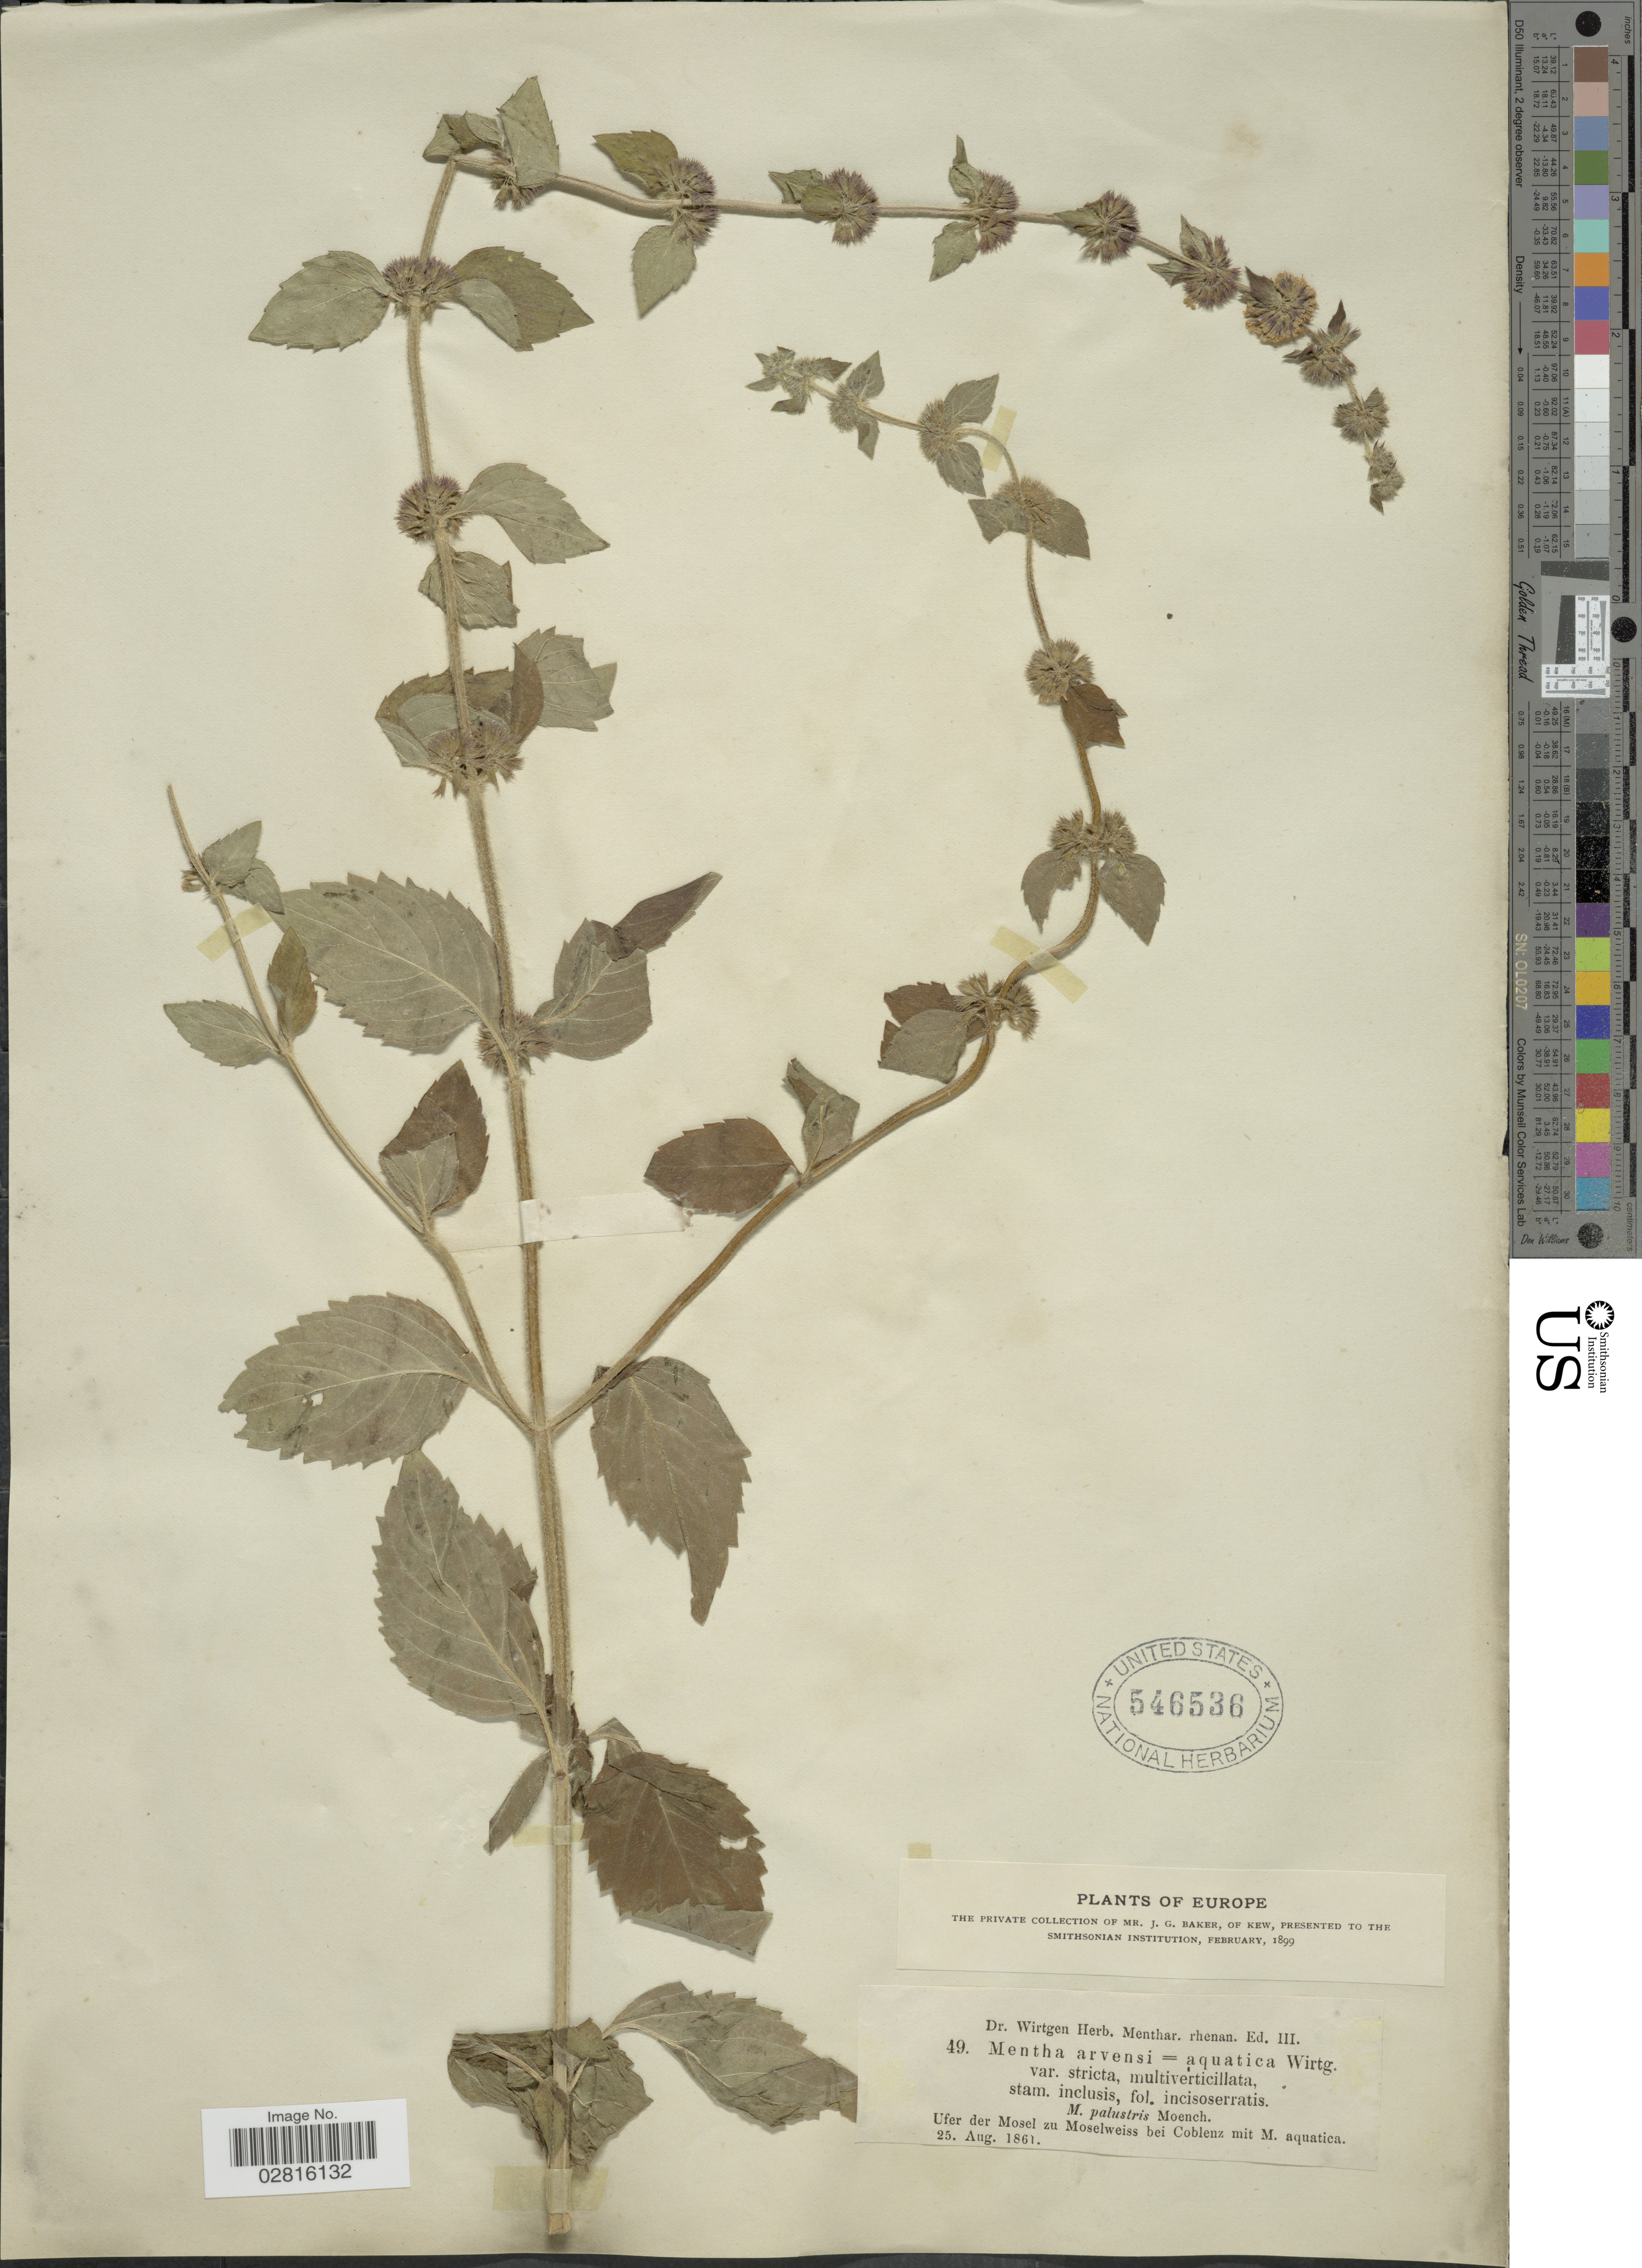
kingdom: Plantae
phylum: Tracheophyta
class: Magnoliopsida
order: Lamiales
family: Lamiaceae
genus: Mentha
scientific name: Mentha aquatica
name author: L.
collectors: Wirtgen, --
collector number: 49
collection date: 1861-08-25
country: Germany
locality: Ufer der Mosel zu Moselweiss bei Coblenz mit M. aquatica.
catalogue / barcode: US 546536